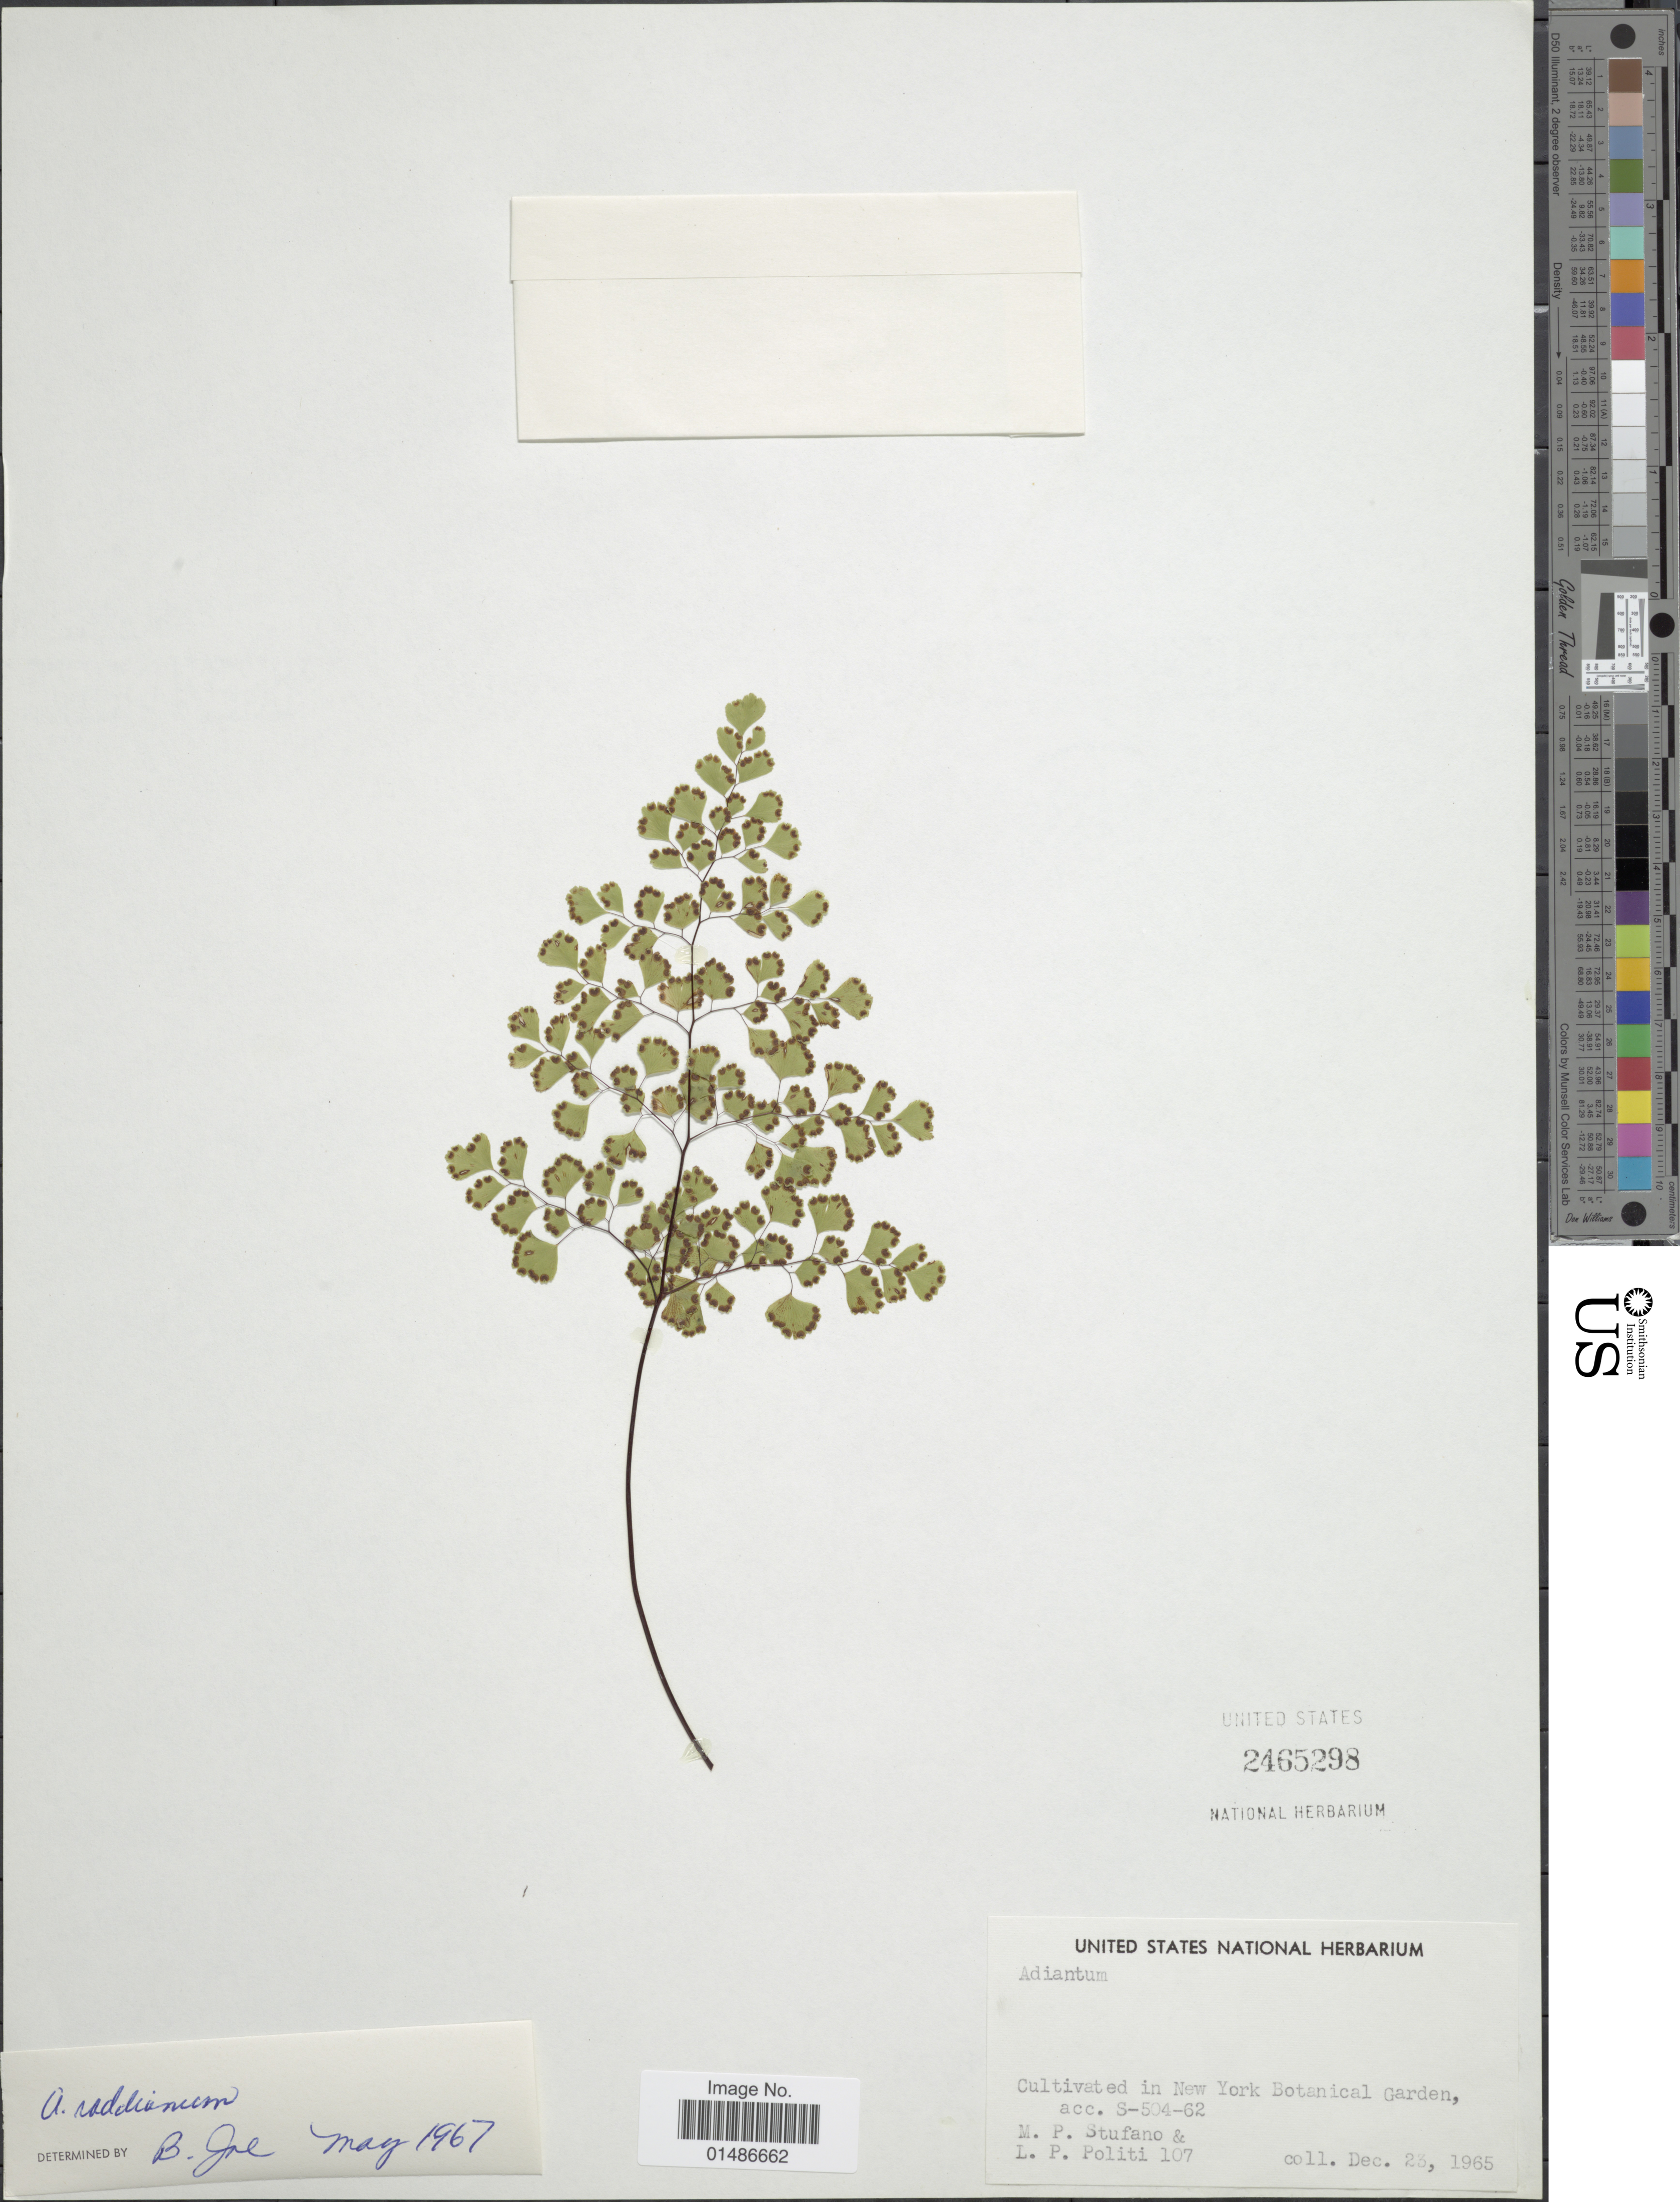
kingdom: Plantae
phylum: Tracheophyta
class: Polypodiopsida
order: Polypodiales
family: Pteridaceae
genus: Adiantum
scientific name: Adiantum raddianum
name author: C. Presl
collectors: M. Stufano & L. Politi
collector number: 107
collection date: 1965-12-23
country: United States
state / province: New York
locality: Cultivated in New York Botanical Garden, acc. S-504-62.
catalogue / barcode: US 2465298